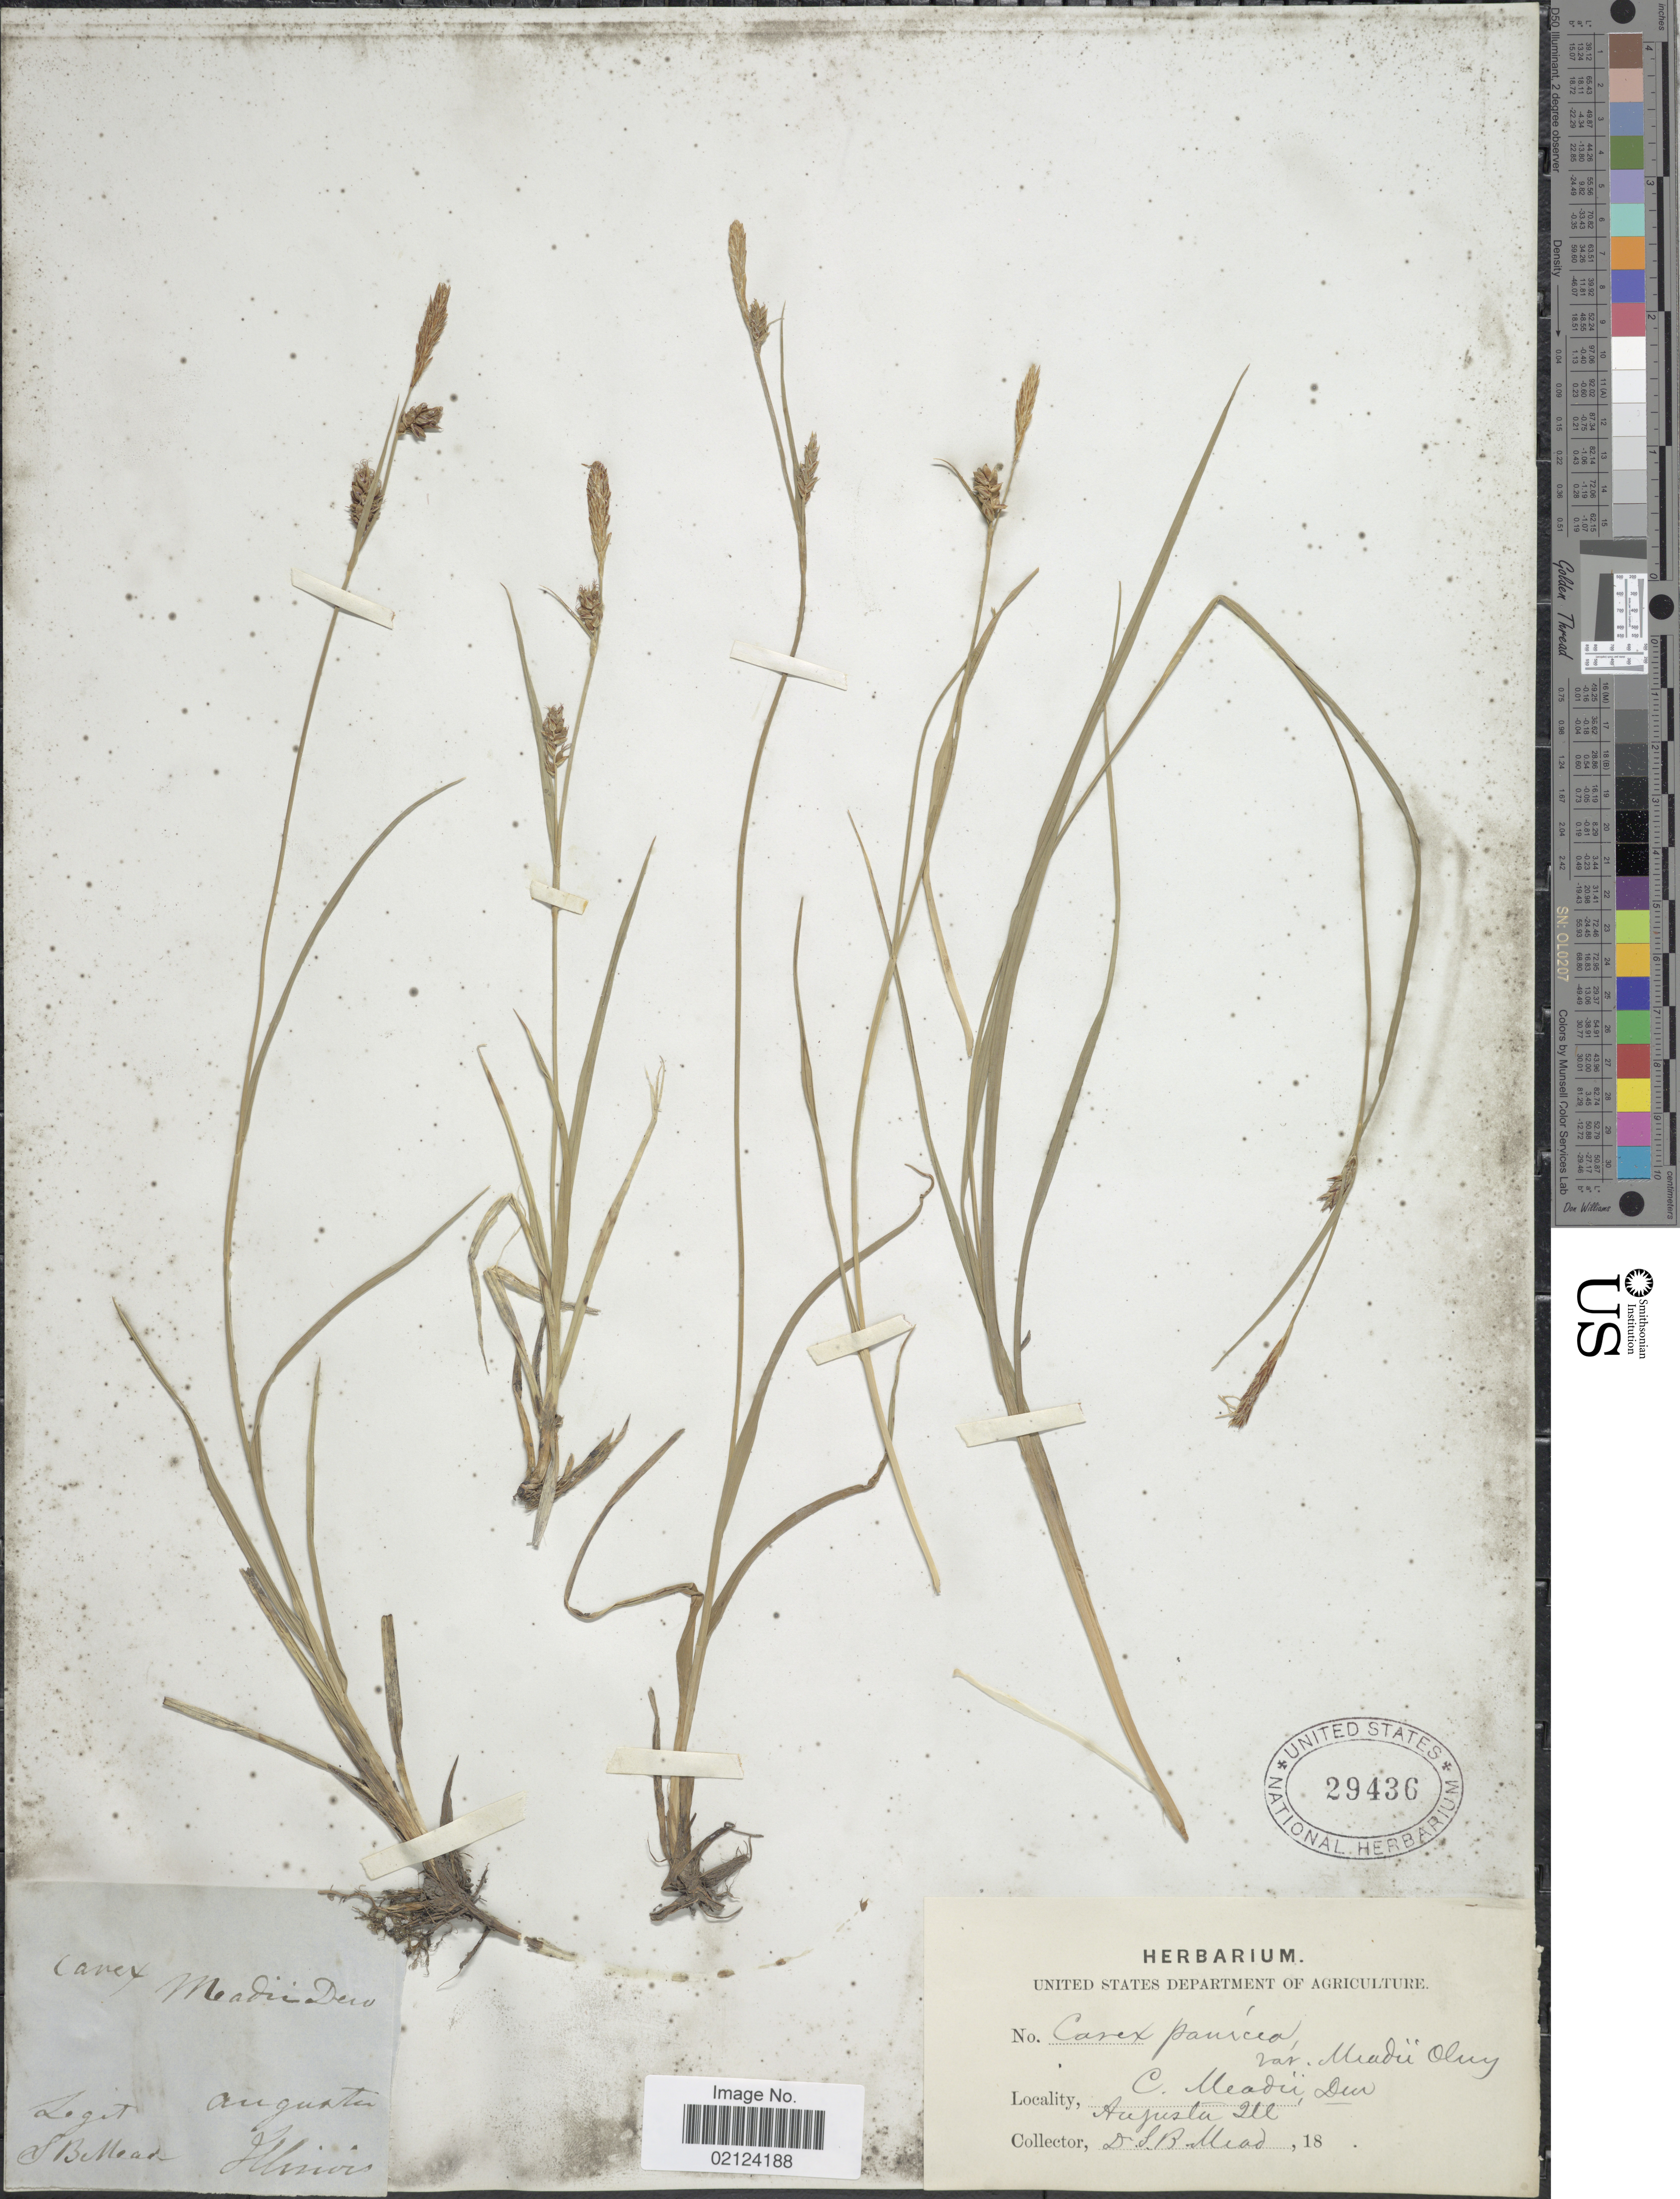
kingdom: Plantae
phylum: Tracheophyta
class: Liliopsida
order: Poales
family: Cyperaceae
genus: Carex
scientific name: Carex meadii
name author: Dewey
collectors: S. Ballard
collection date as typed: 18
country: United States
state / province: Illinois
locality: Augusta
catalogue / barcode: US 29436